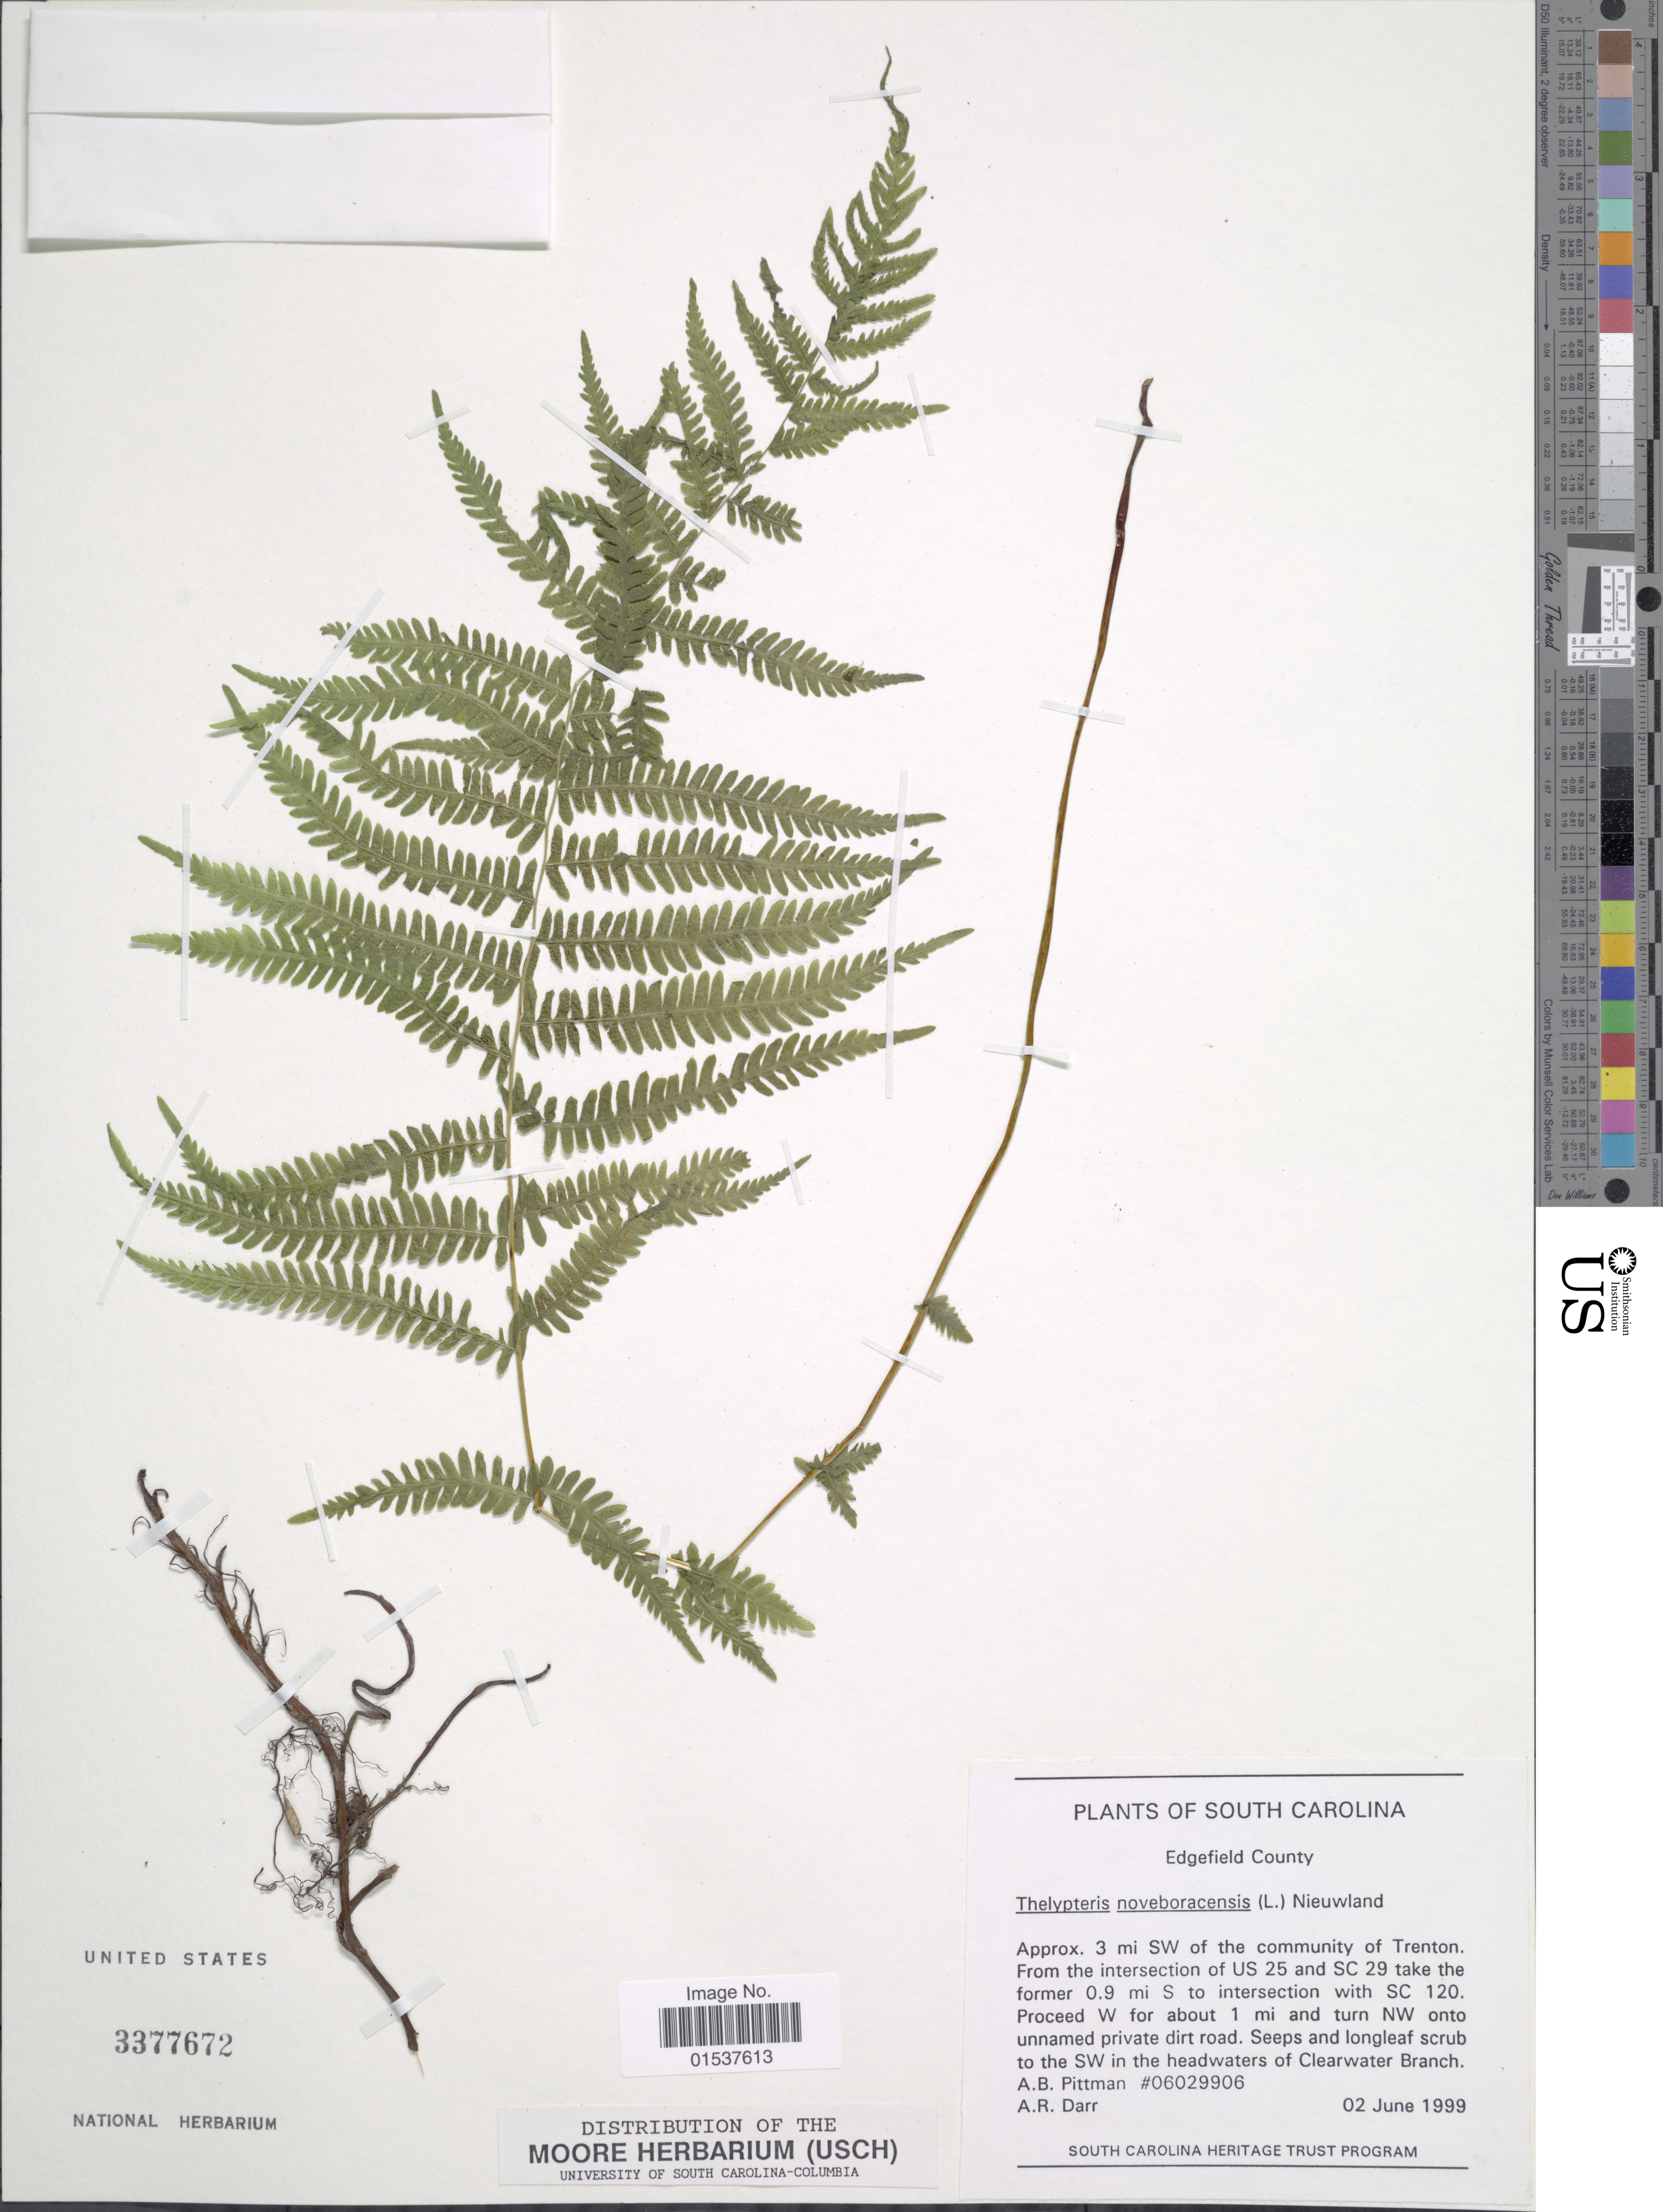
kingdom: Plantae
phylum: Tracheophyta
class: Polypodiopsida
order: Polypodiales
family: Thelypteridaceae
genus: Parathelypteris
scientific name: Parathelypteris noveboracensis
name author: (L.) Ching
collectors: A. B. Pittman & A. Darr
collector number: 06029906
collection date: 1999-06-02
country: United States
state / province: South Carolina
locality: Approx. 3 mi SW of the community of Trenton. From the intersection of US 25 and SC 29 take the former 0.9 mi S to intersection with SC 120. Proceed W for about 1 mi and turn NW onto unnamed private dirt road. SW in the headwaters of Clearwater Branch. Edgefield County.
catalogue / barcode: US 3377672